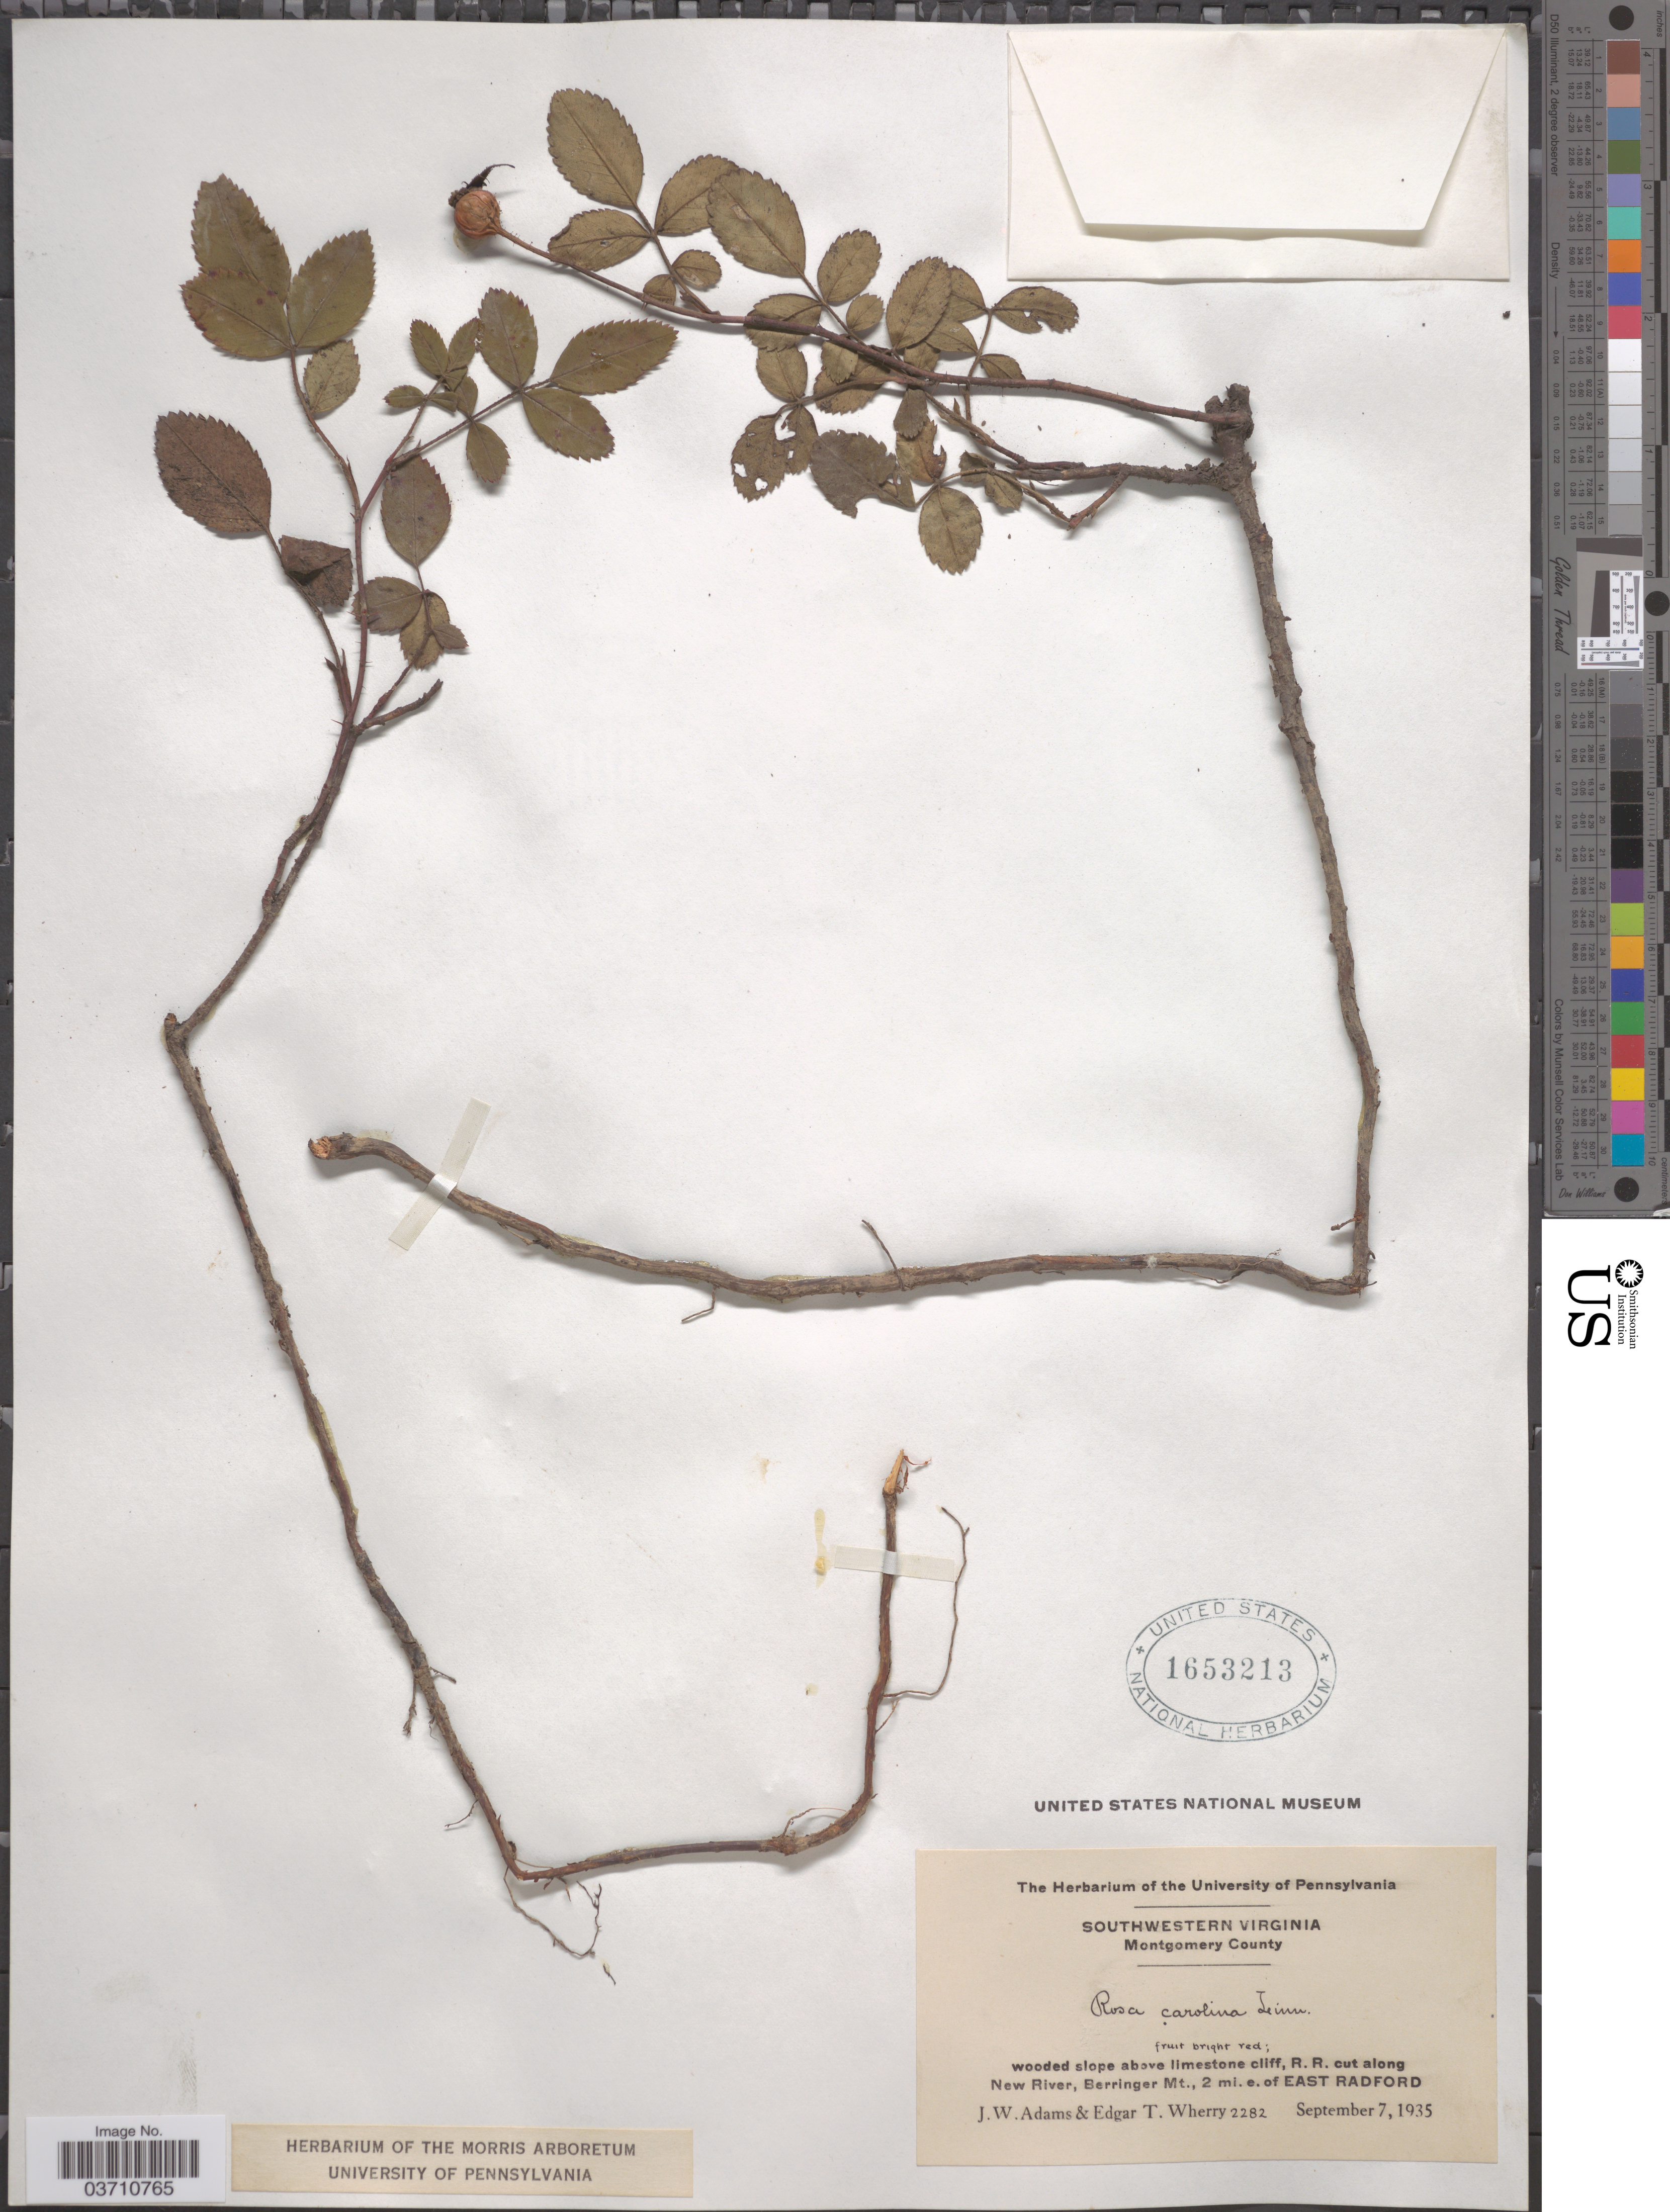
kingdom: Plantae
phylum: Tracheophyta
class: Magnoliopsida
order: Rosales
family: Rosaceae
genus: Rosa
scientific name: Rosa carolina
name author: L.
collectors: J. Adams & E. T. Wherry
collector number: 2282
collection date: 1935-09-07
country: United States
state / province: Virginia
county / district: Montgomery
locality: Southwestern Virginia. Montgomery County. R. R. cut along New River, Berringer Mt., 2 mi. e. of East Radford.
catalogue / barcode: US 1653213